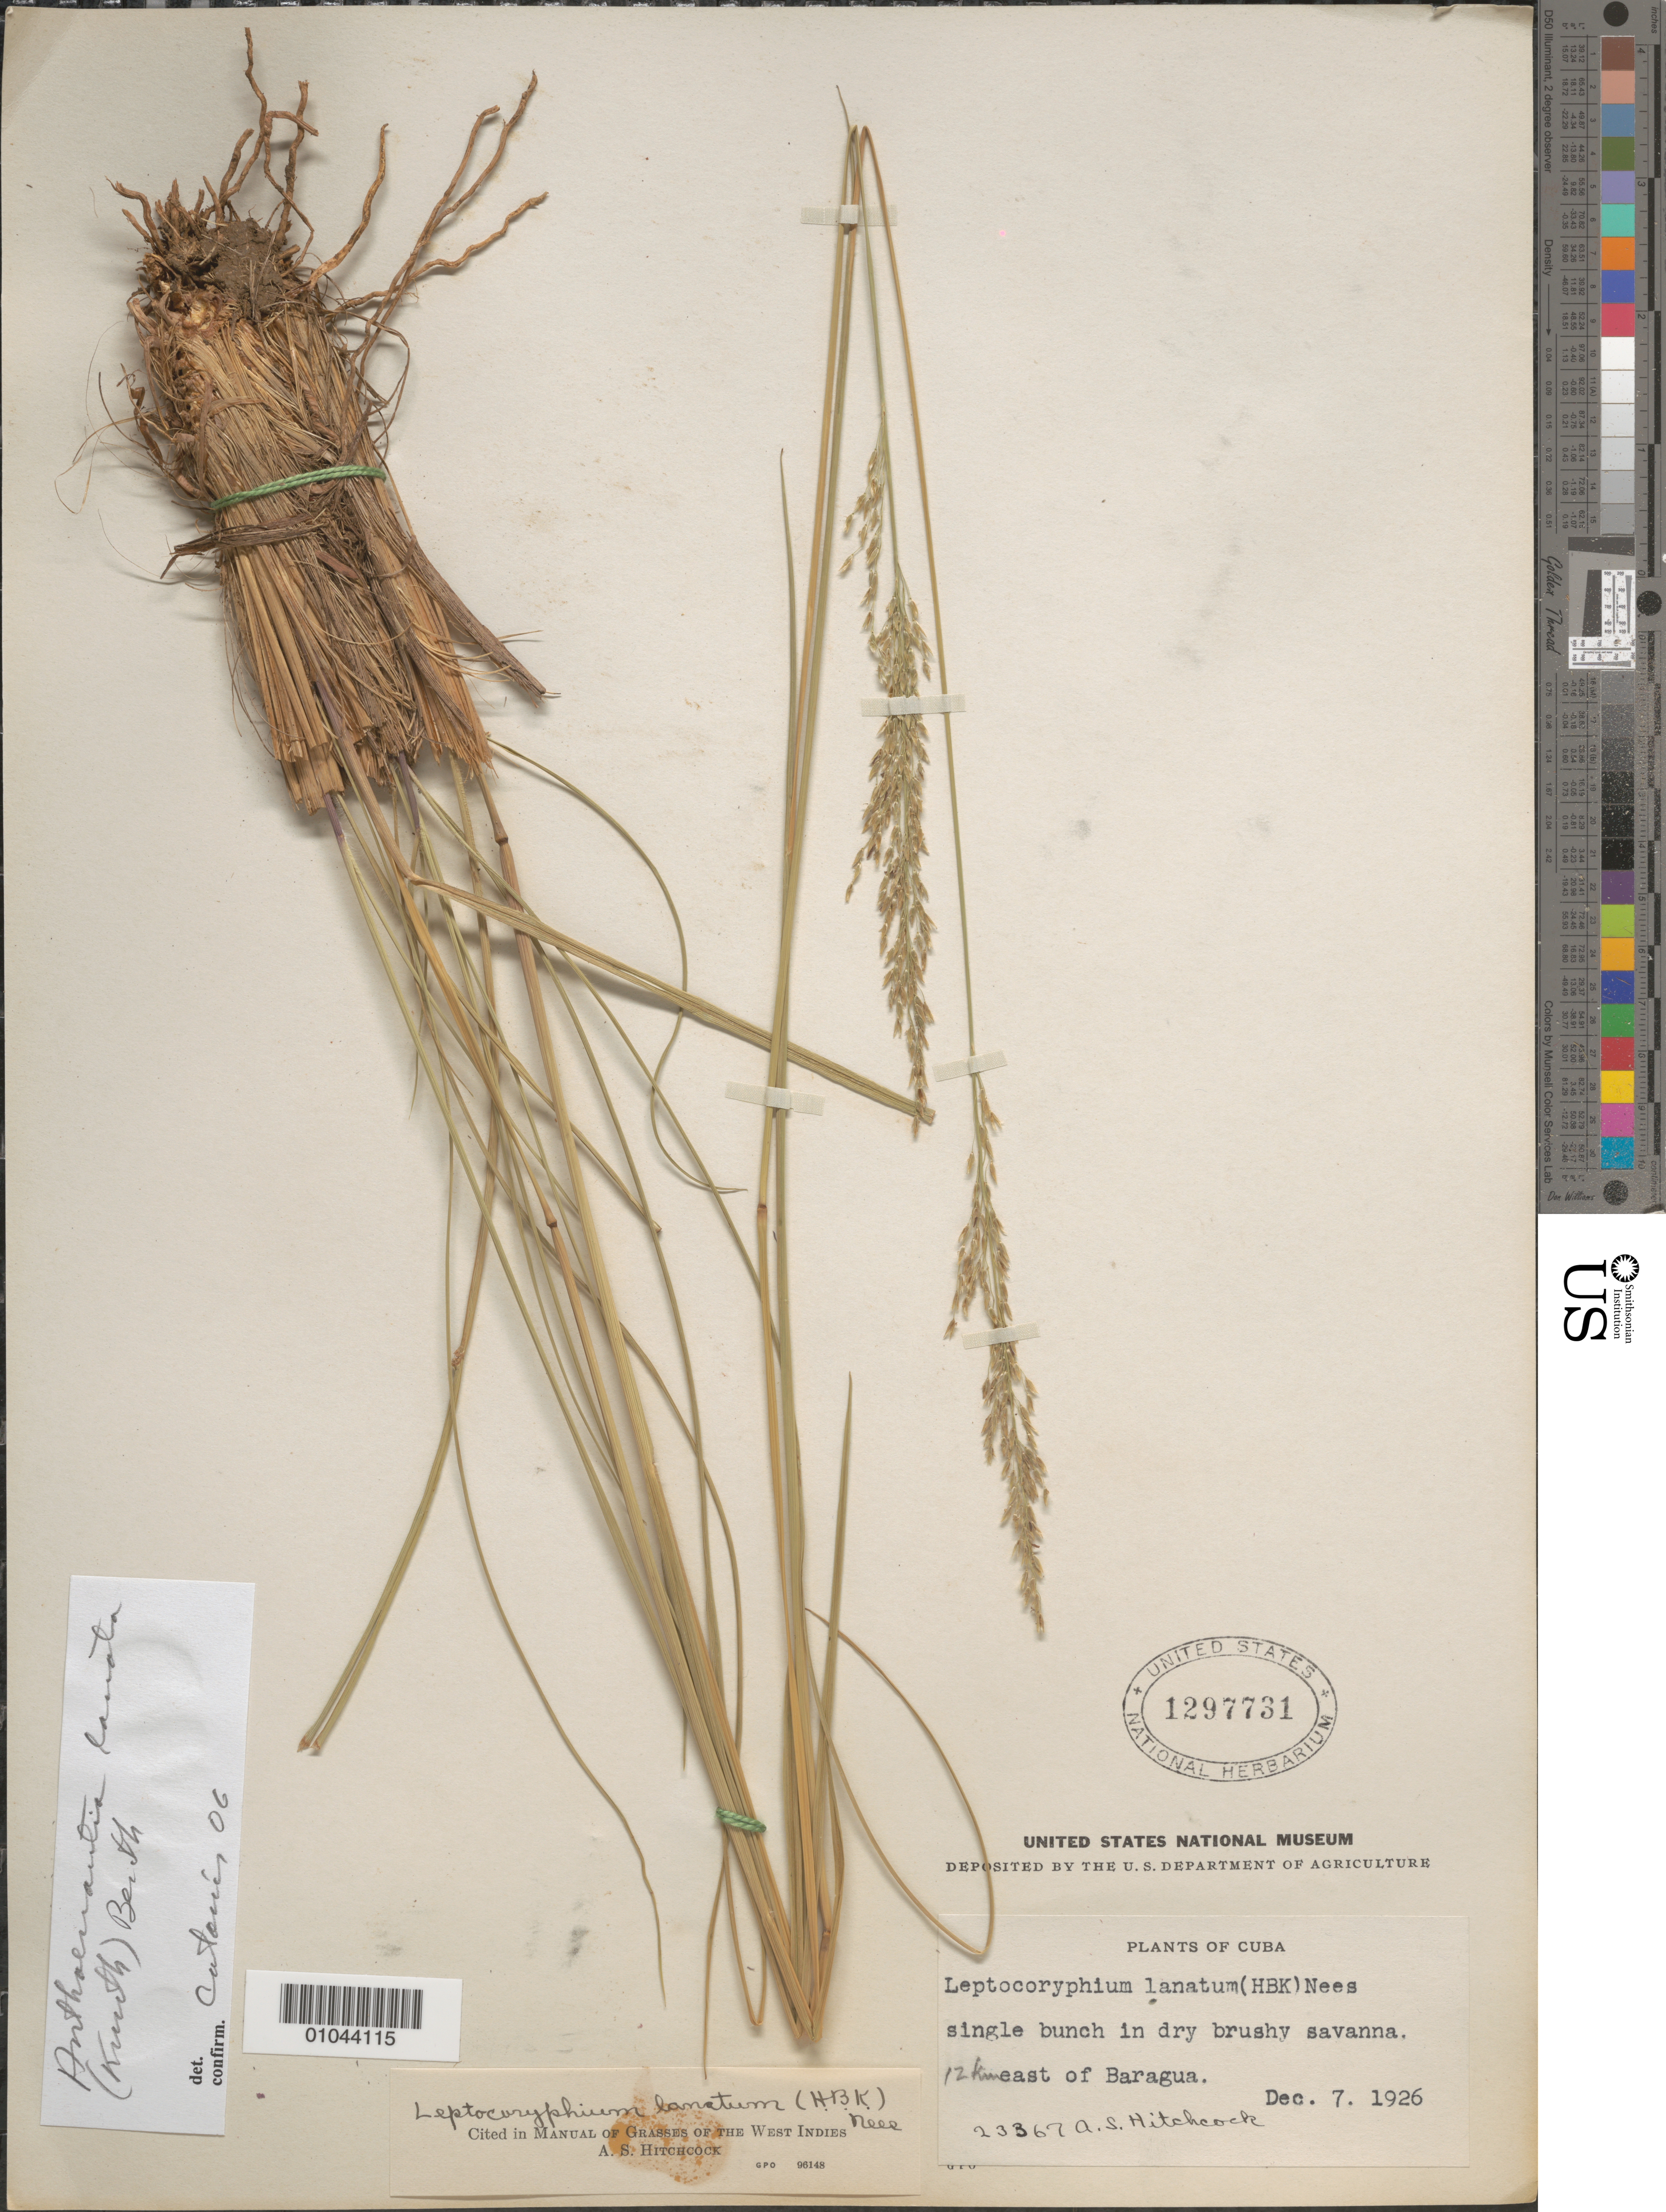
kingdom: Plantae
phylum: Tracheophyta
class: Liliopsida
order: Poales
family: Poaceae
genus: Leptocoryphium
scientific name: Leptocoryphium lanatum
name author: (Kunth) Nees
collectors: A. S. Hitchcock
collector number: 23367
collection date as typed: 07 Dec 1926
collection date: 1926-12-07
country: Cuba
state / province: Ciego de Ávila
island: Cuba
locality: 12 Km east of Baragua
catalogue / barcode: US 1297731